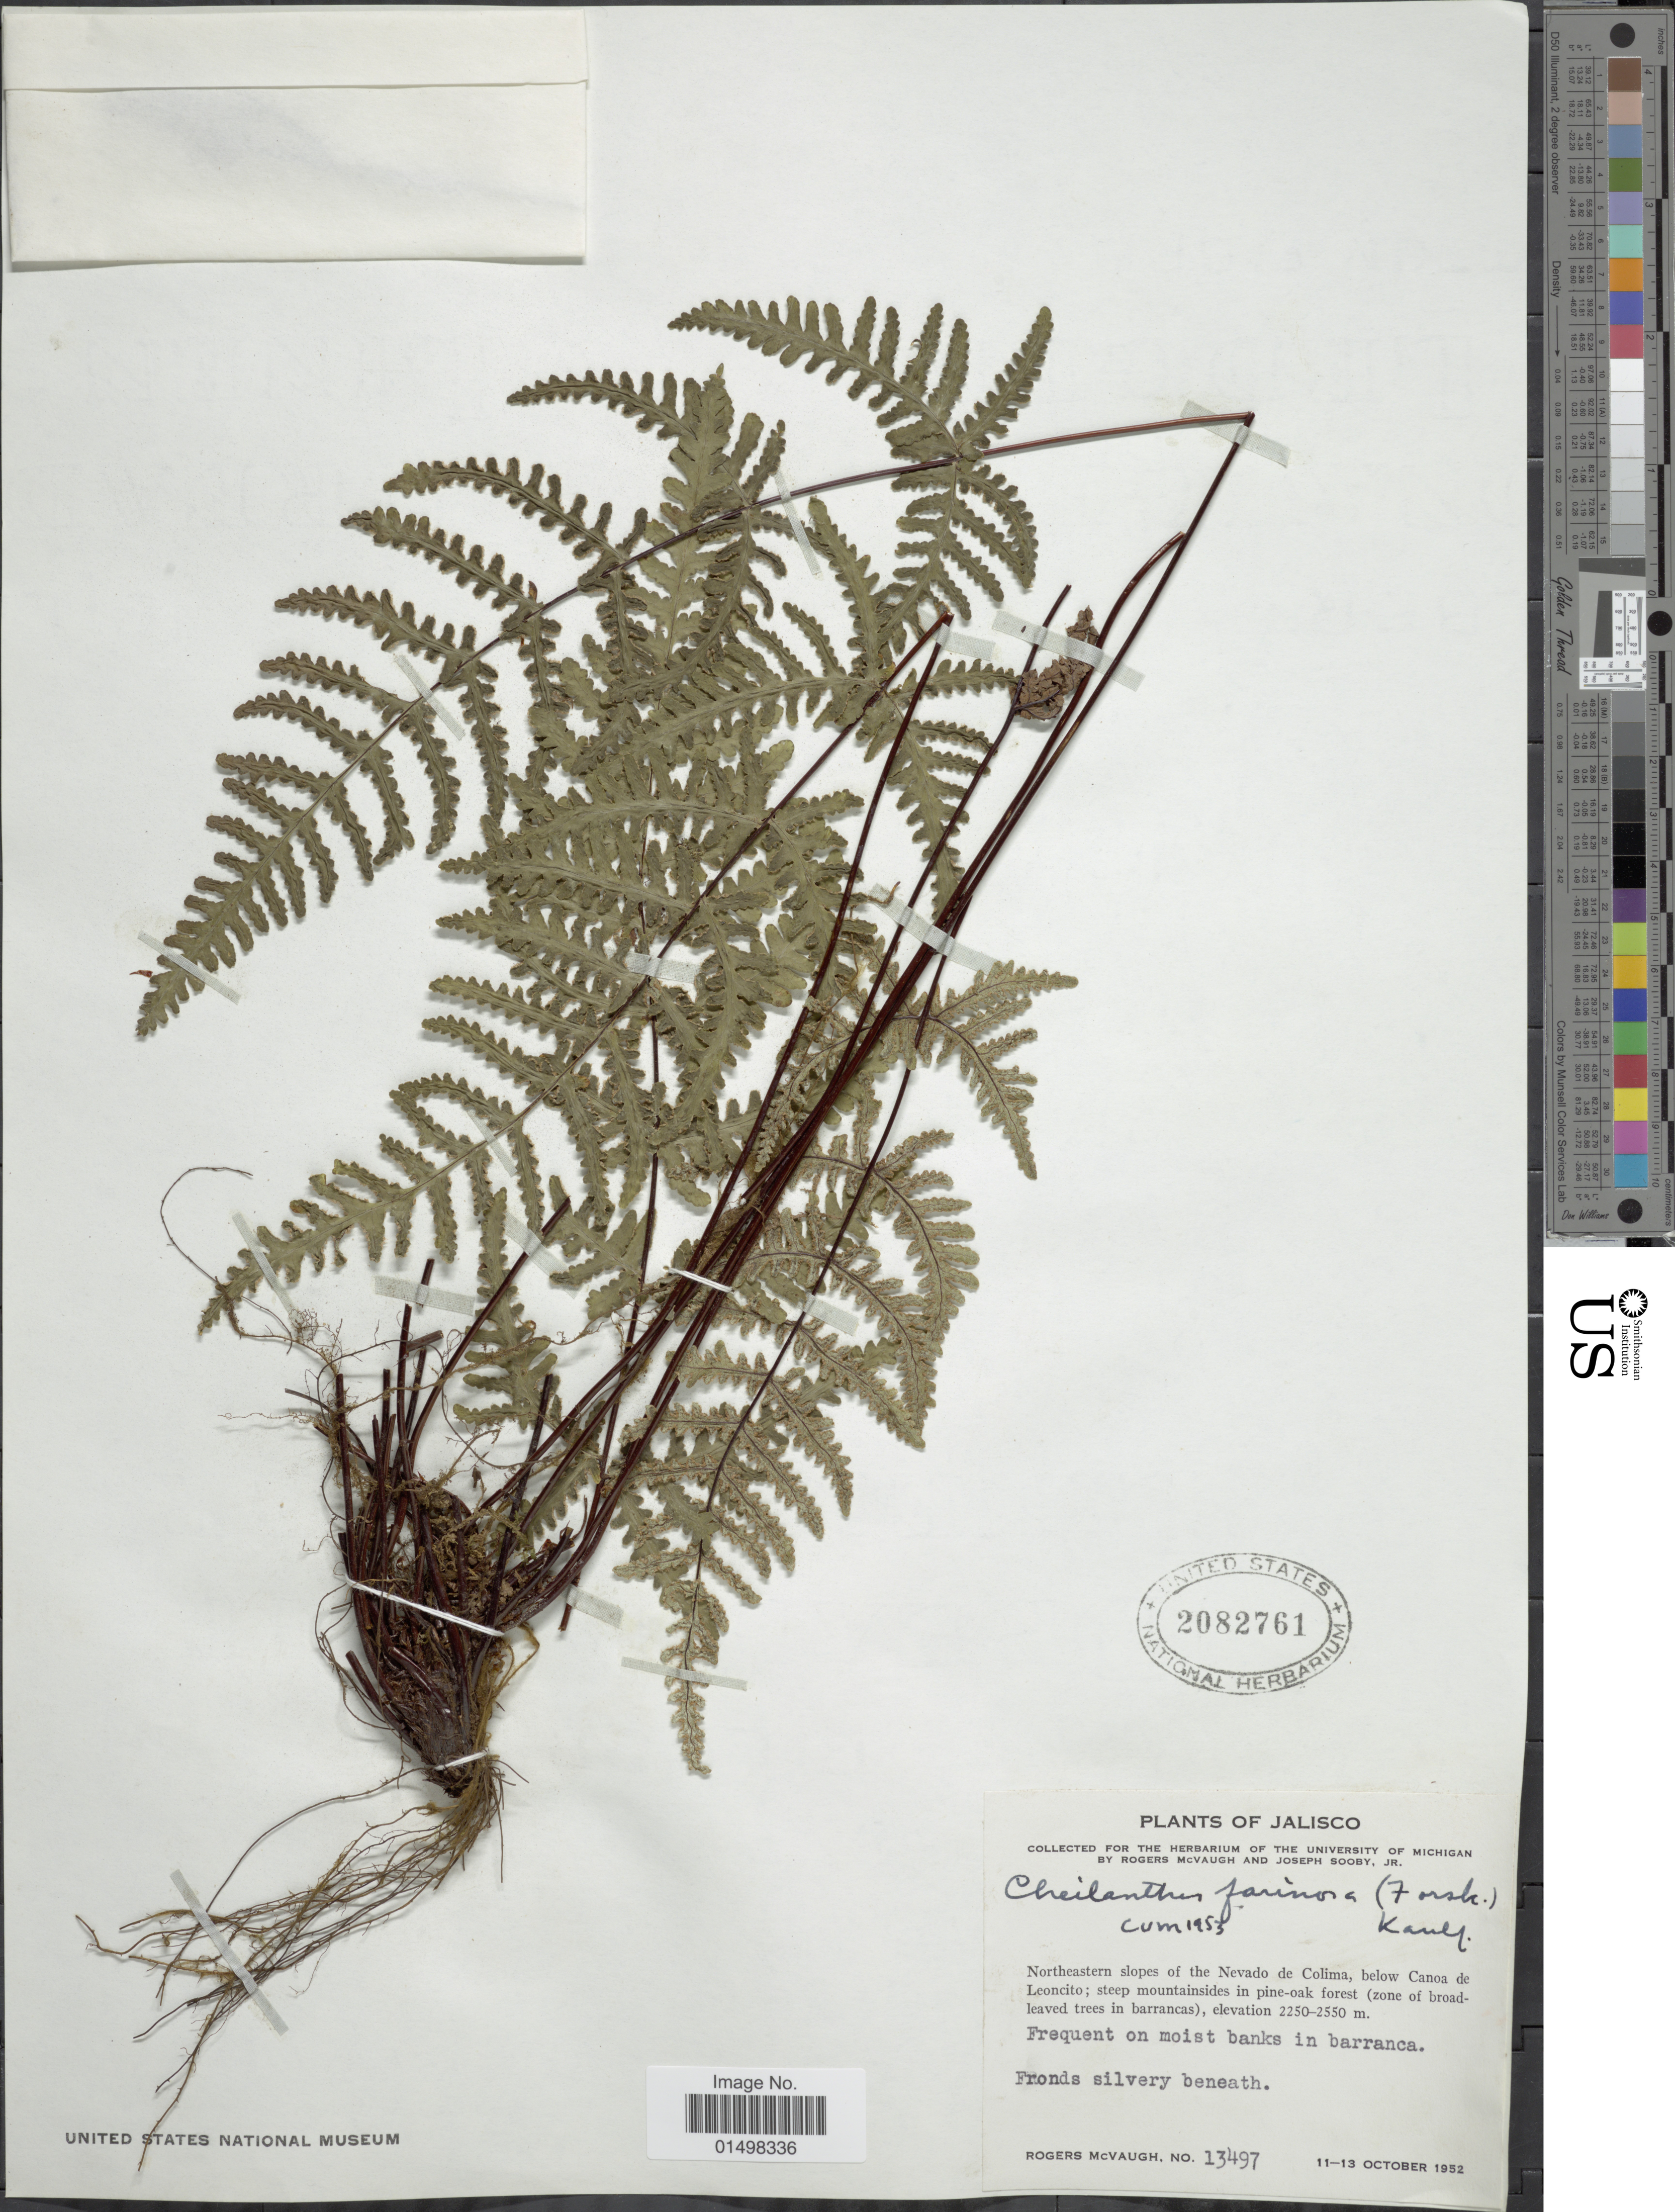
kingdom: Plantae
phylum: Tracheophyta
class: Polypodiopsida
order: Polypodiales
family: Pteridaceae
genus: Aleuritopteris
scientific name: Aleuritopteris farinosa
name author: (Forssk.) Fée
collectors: R. McVaugh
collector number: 13497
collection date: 1952-10-11/1952-10-13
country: Mexico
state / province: Jalisco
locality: Northeastern slopes of the Nevado de Nevado de Colima, below Canoa de Leoncito.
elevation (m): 2250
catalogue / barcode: US 2082761